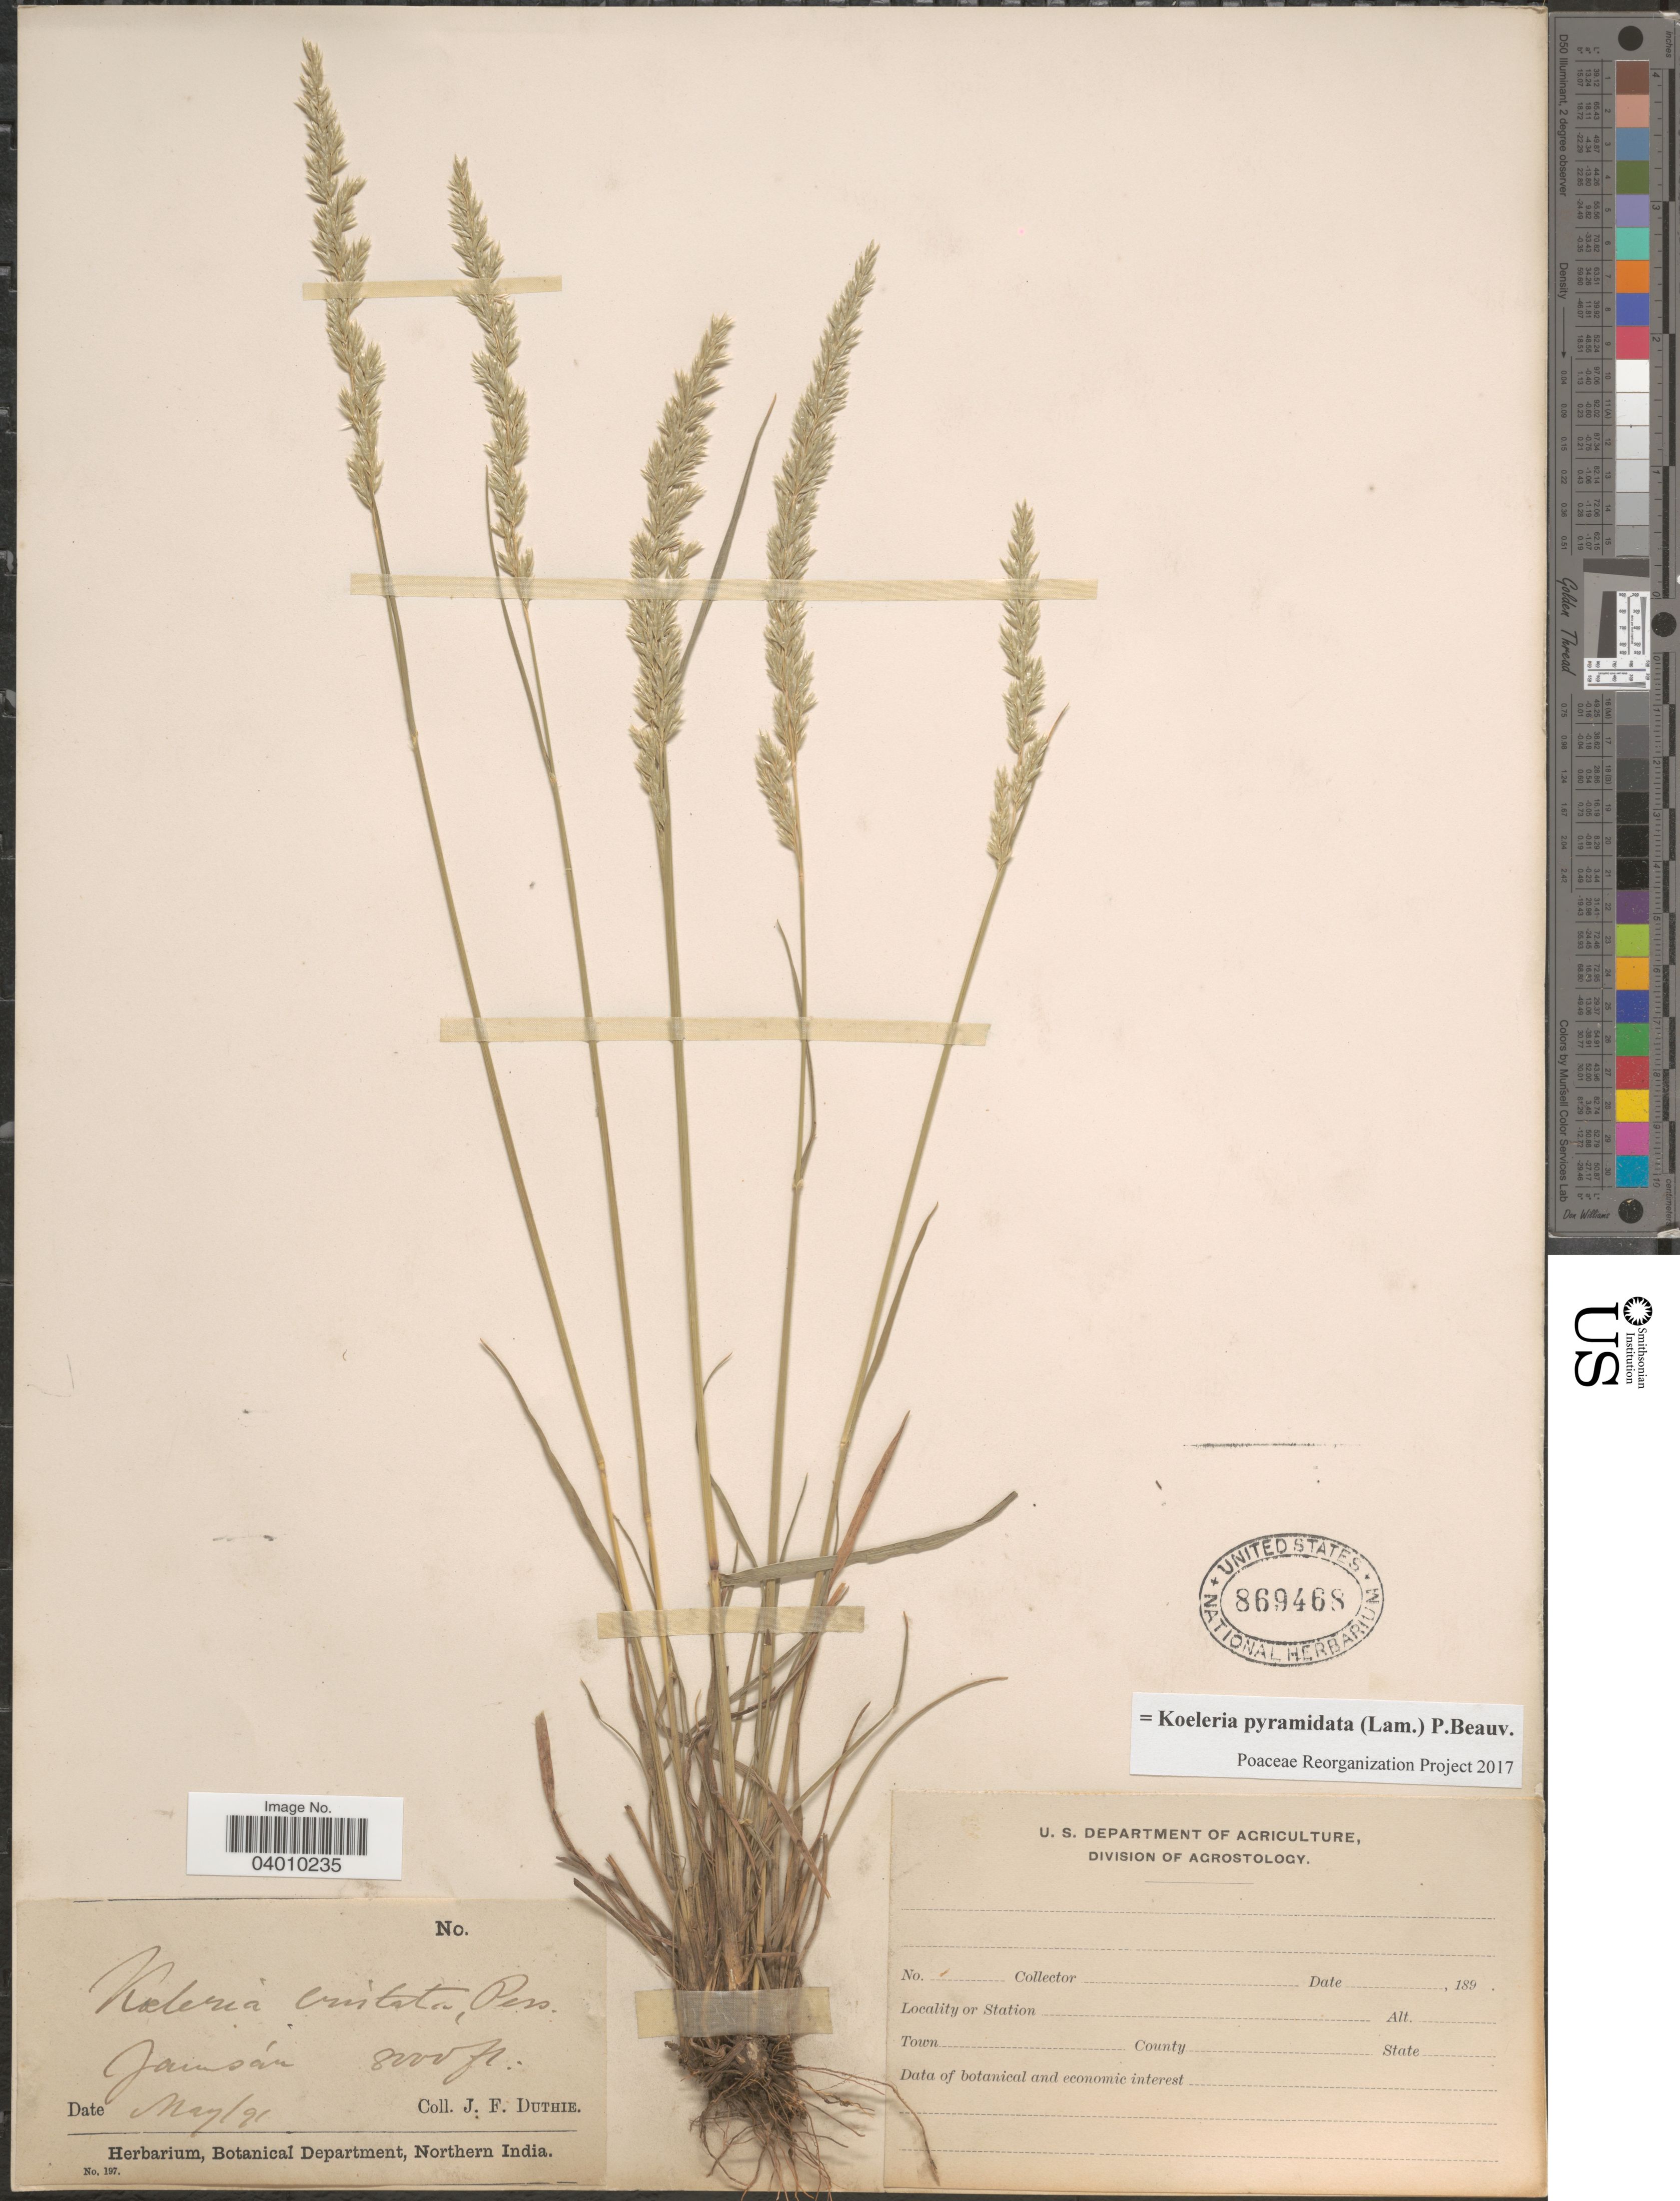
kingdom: Plantae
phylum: Tracheophyta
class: Liliopsida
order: Poales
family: Poaceae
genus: Koeleria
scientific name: Koeleria pyramidata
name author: (Lam.) P. Beauv.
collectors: J. F. Duthie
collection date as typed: Transcribed d/m/y: /5/91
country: India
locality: Jaunsar.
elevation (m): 2438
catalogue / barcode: US 869468